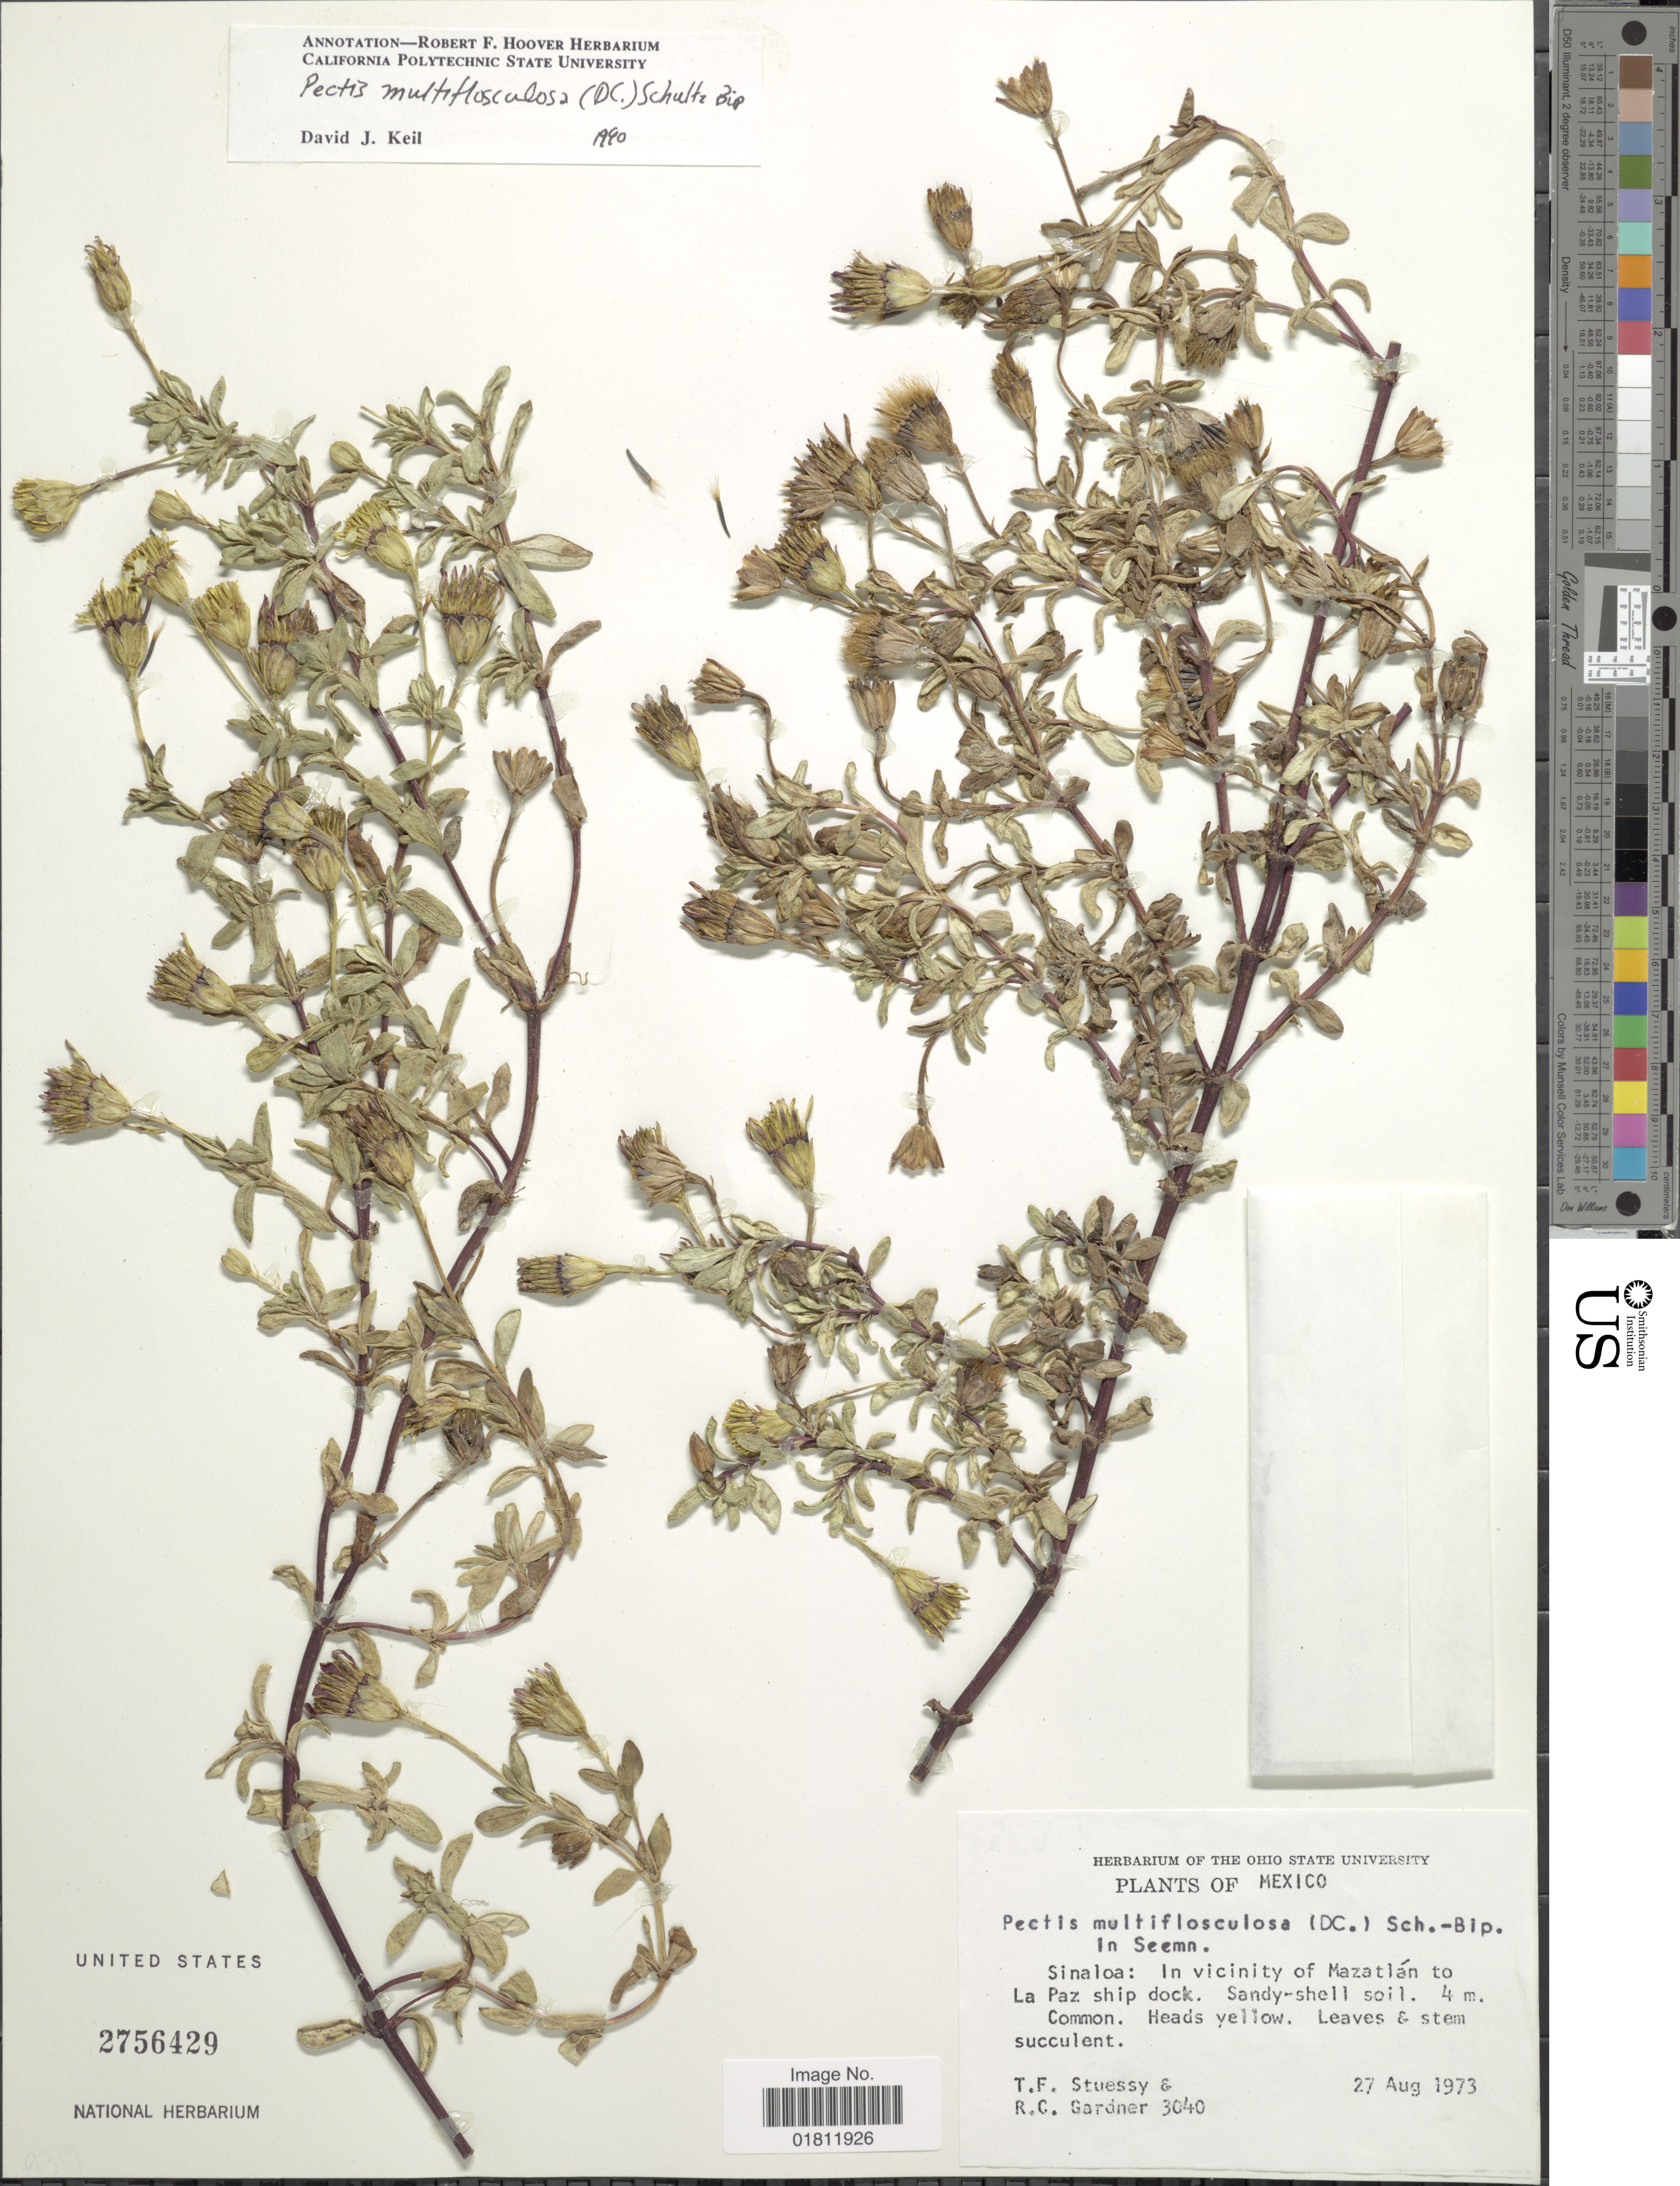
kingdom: Plantae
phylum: Tracheophyta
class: Magnoliopsida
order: Asterales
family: Asteraceae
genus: Pectis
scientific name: Pectis multiflosculosa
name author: (DC.) Sch. Bip.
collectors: T. Stuessy & R. C. Gardner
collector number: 3040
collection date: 1973-08-27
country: Mexico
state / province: Sinaloa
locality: Sinaloa: In vicinity of Mazatlan to La Paz ship dock.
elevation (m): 4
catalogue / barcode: US 2756429